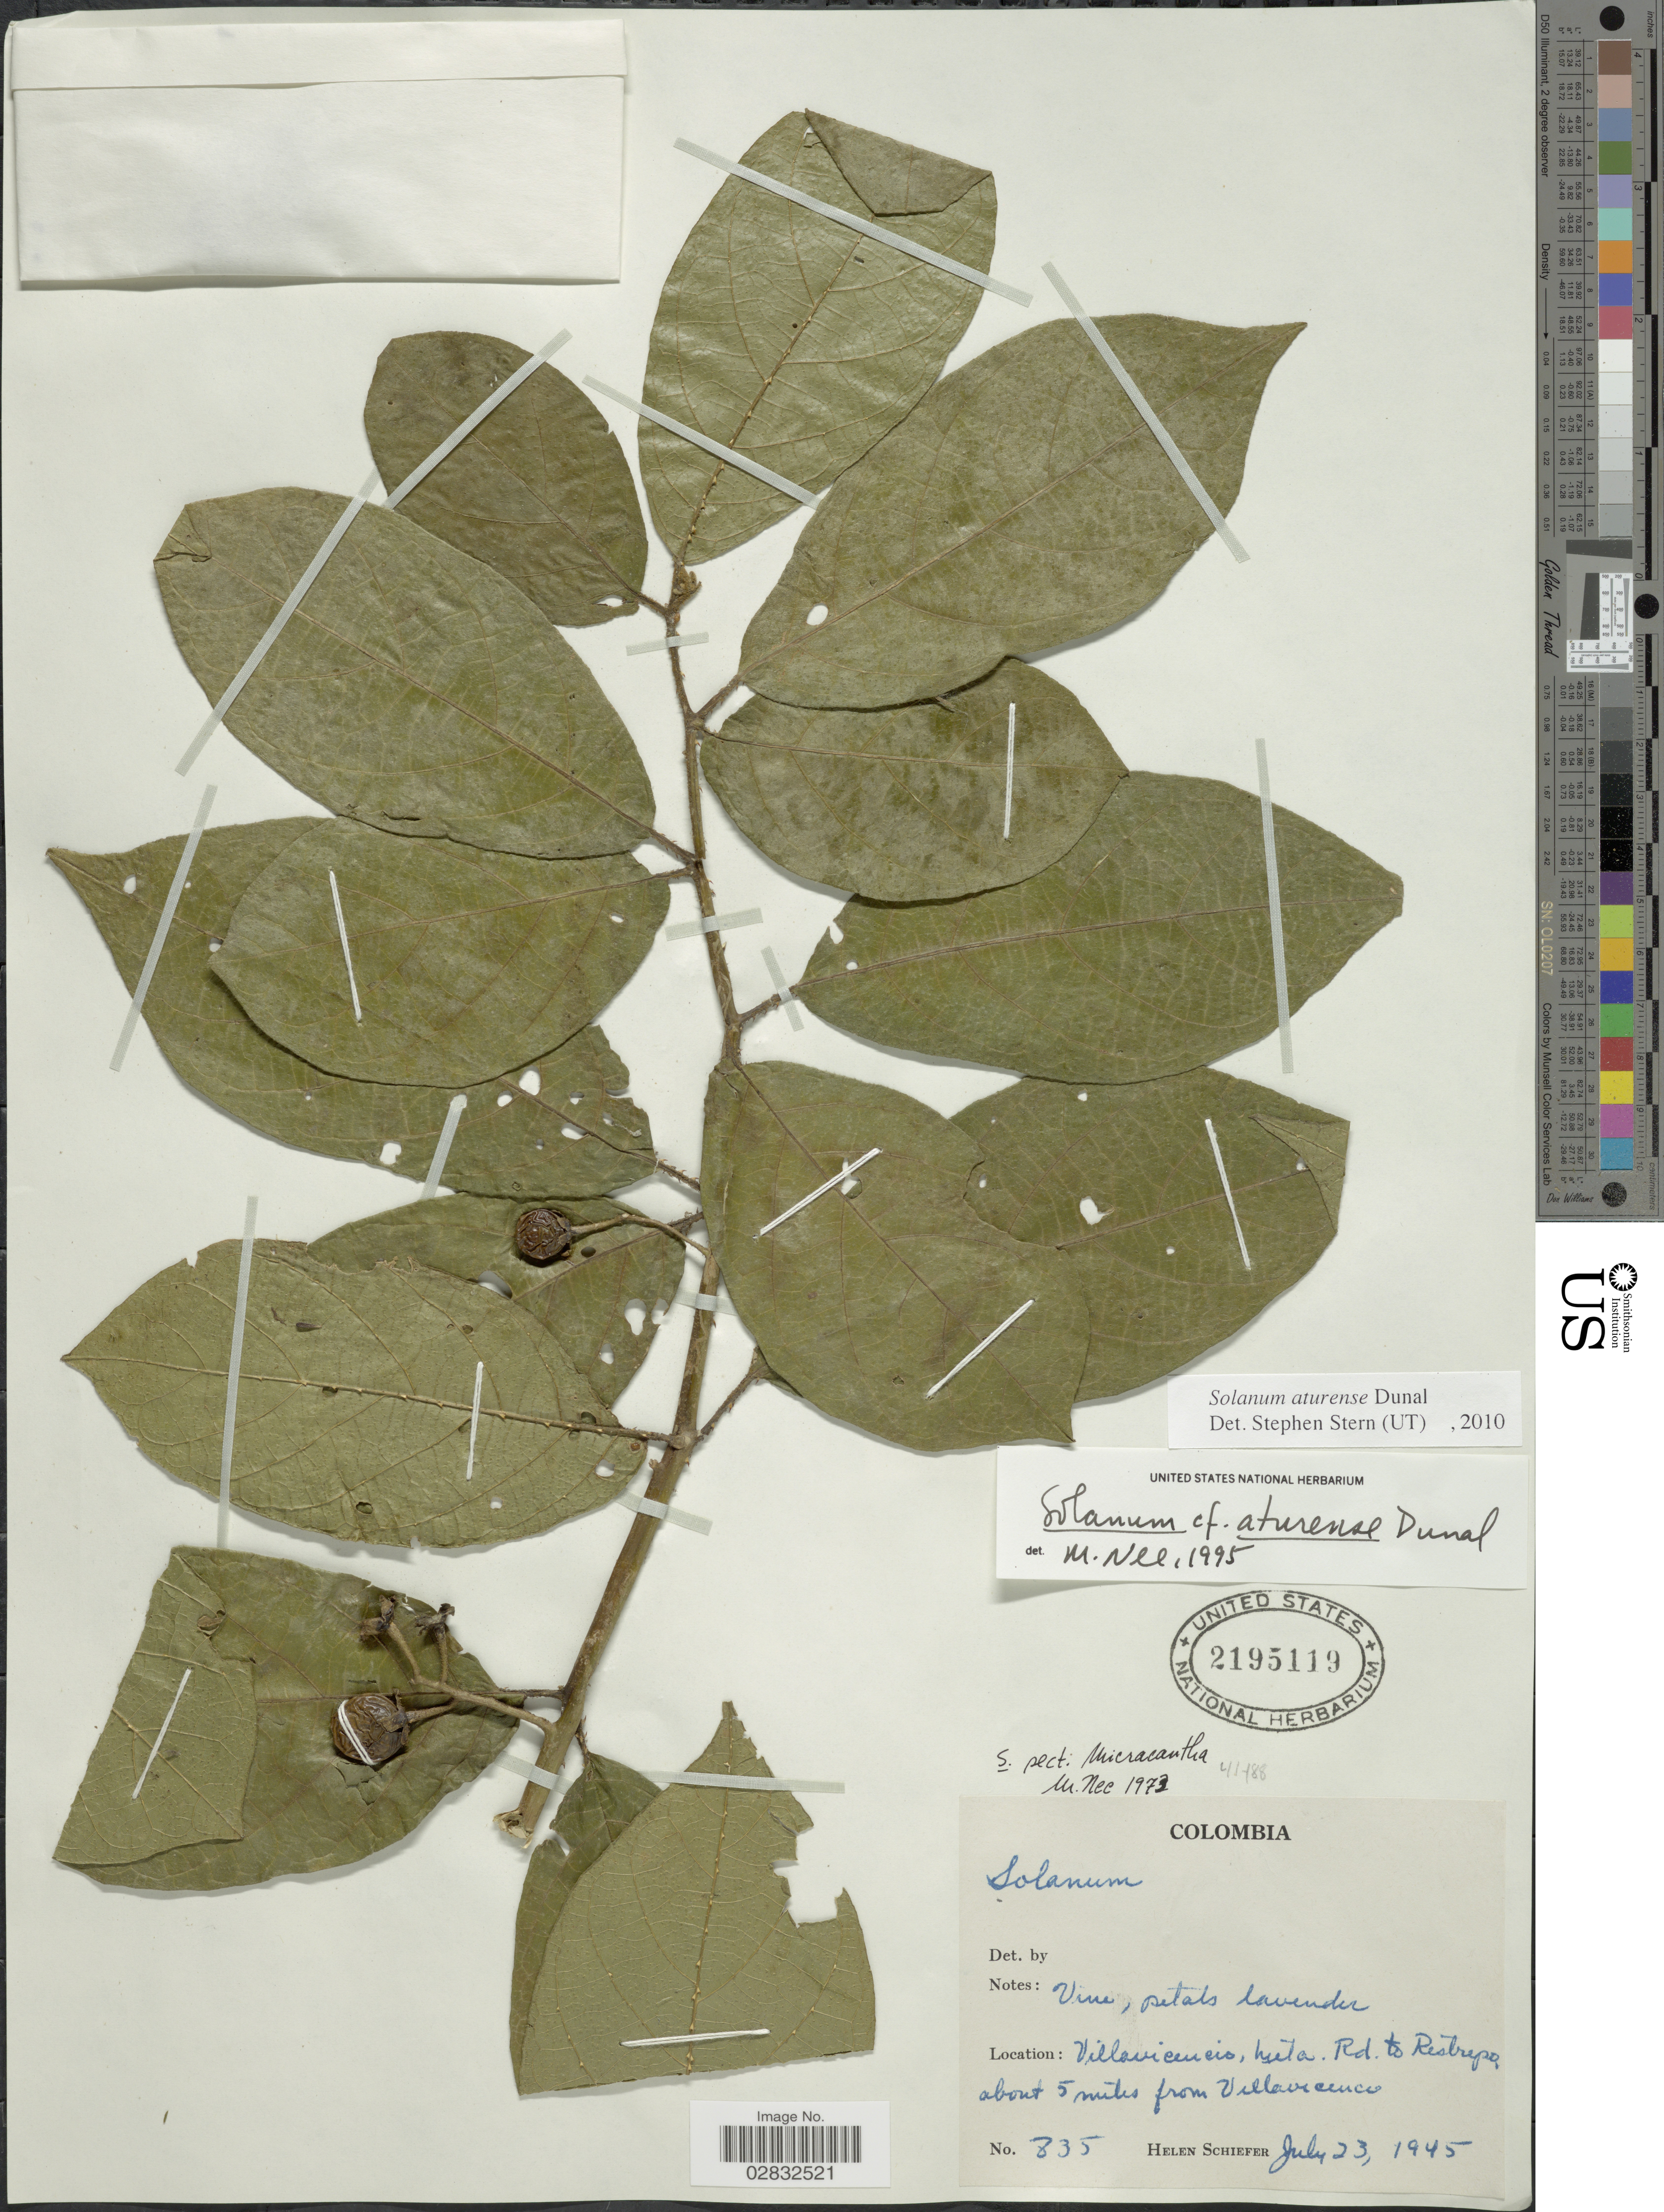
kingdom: Plantae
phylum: Tracheophyta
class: Magnoliopsida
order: Solanales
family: Solanaceae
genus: Solanum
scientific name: Solanum aturense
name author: Dunal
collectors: H. Schiefer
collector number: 835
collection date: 1945-07-23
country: Colombia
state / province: Meta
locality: Villavicencio, Rd. to Restrepo about 5 miles from Villavicencio.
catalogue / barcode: US 2195119